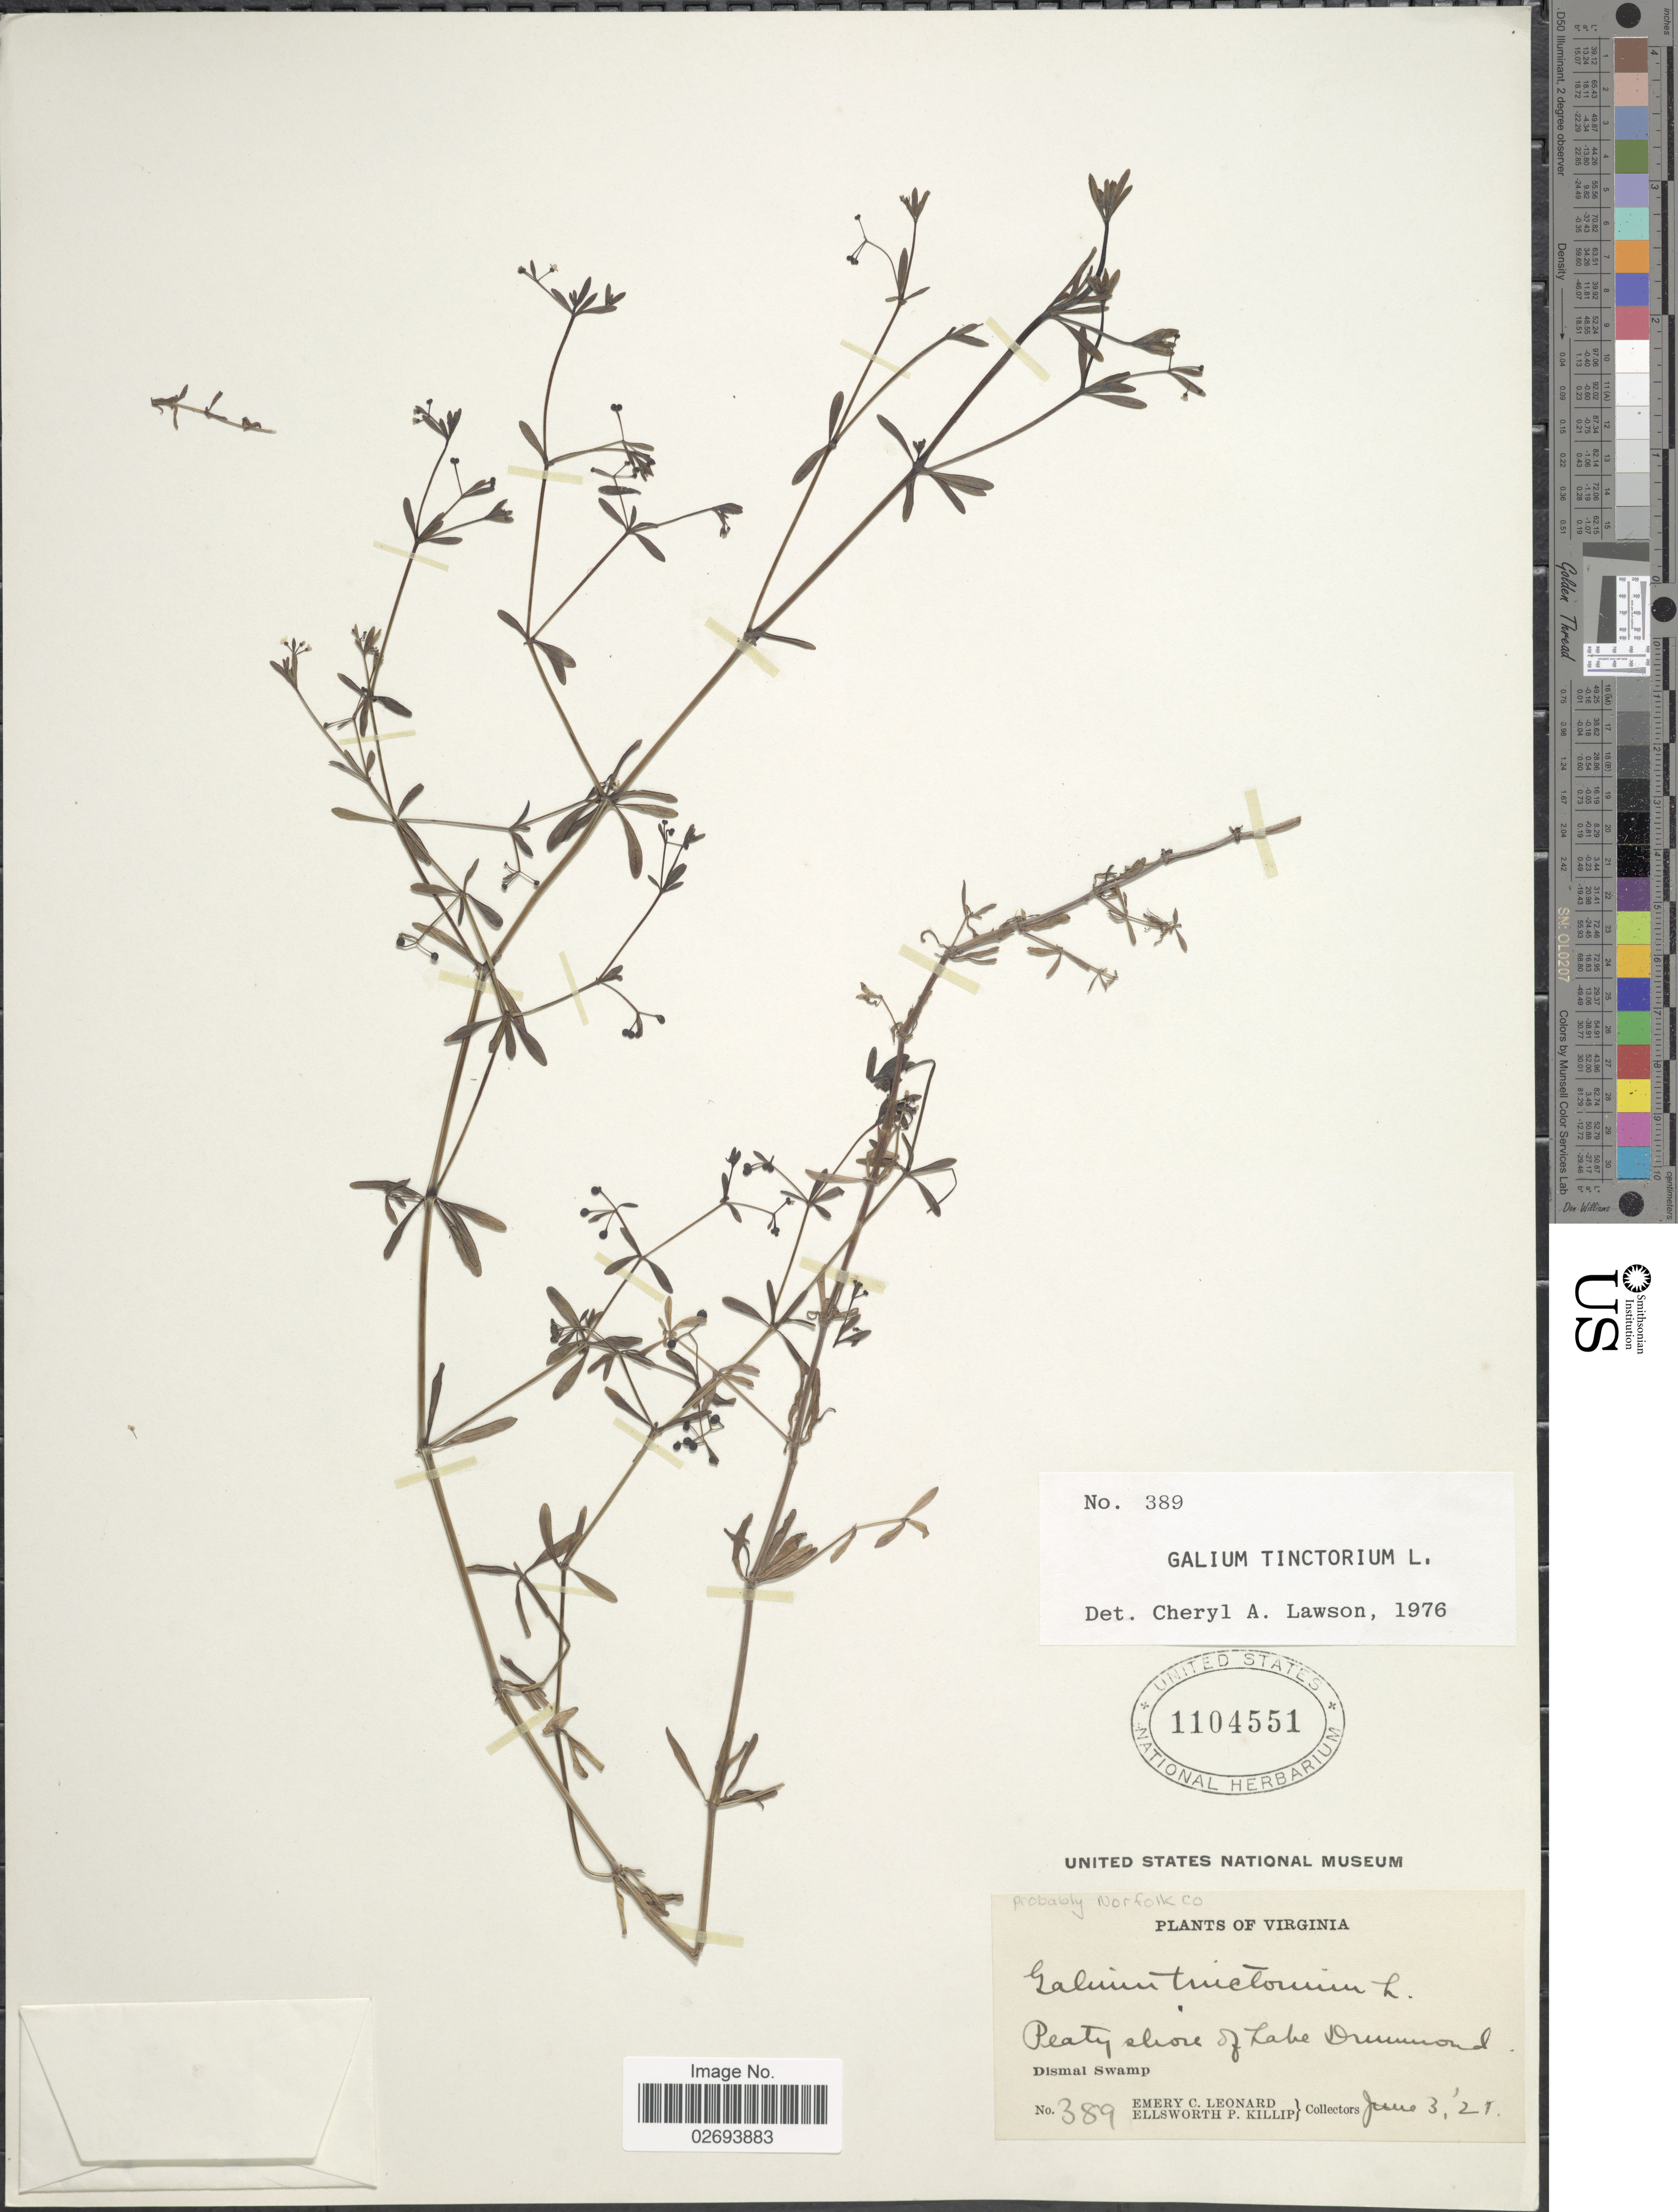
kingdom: Plantae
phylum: Tracheophyta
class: Magnoliopsida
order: Gentianales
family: Rubiaceae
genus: Galium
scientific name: Galium tinctorium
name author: (L.) Scop.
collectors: E. C. Leonard & E. P. Killip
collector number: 389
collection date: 1921-06-03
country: United States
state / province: Virginia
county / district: City of Norfolk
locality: Norfolk Co. Peaty shore of Lake Drummond. Dismal Swamp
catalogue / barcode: US 1104551